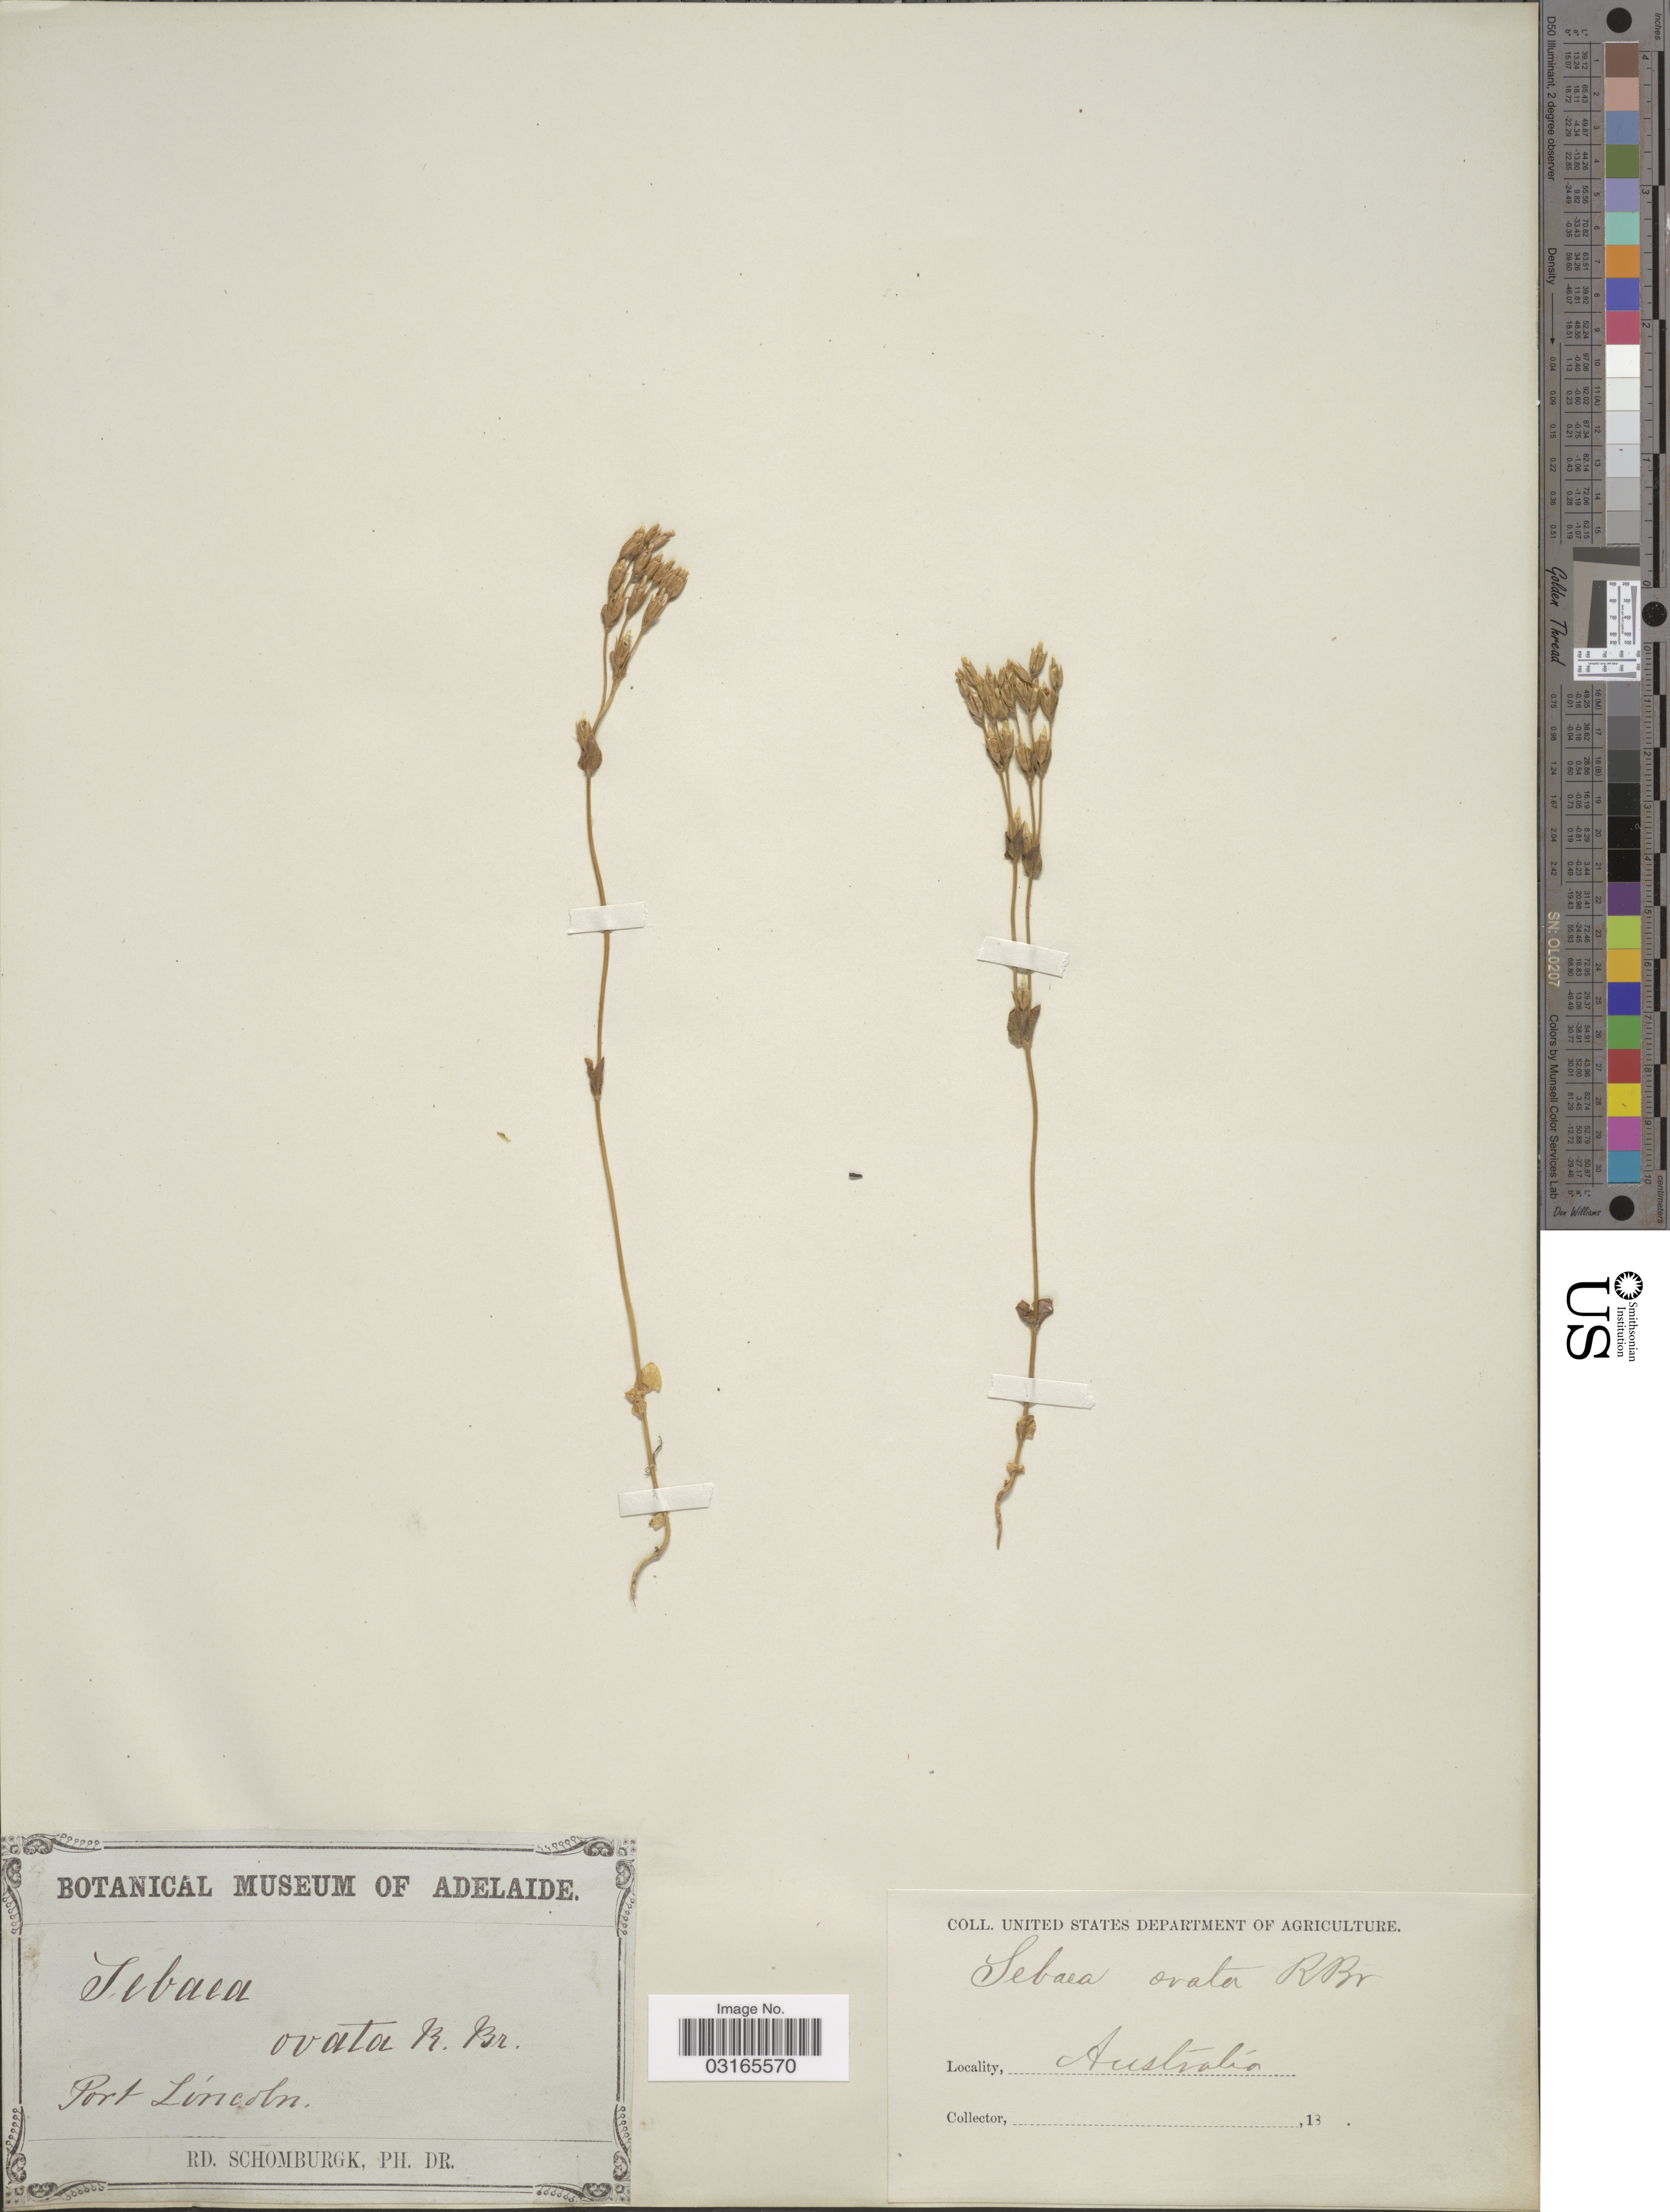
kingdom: Plantae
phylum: Tracheophyta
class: Magnoliopsida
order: Gentianales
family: Gentianaceae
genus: Sebaea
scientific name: Sebaea ovata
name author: (Labill.) R. Br.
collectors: M. R. Schomburgk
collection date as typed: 18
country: Australia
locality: Port Lincoln.